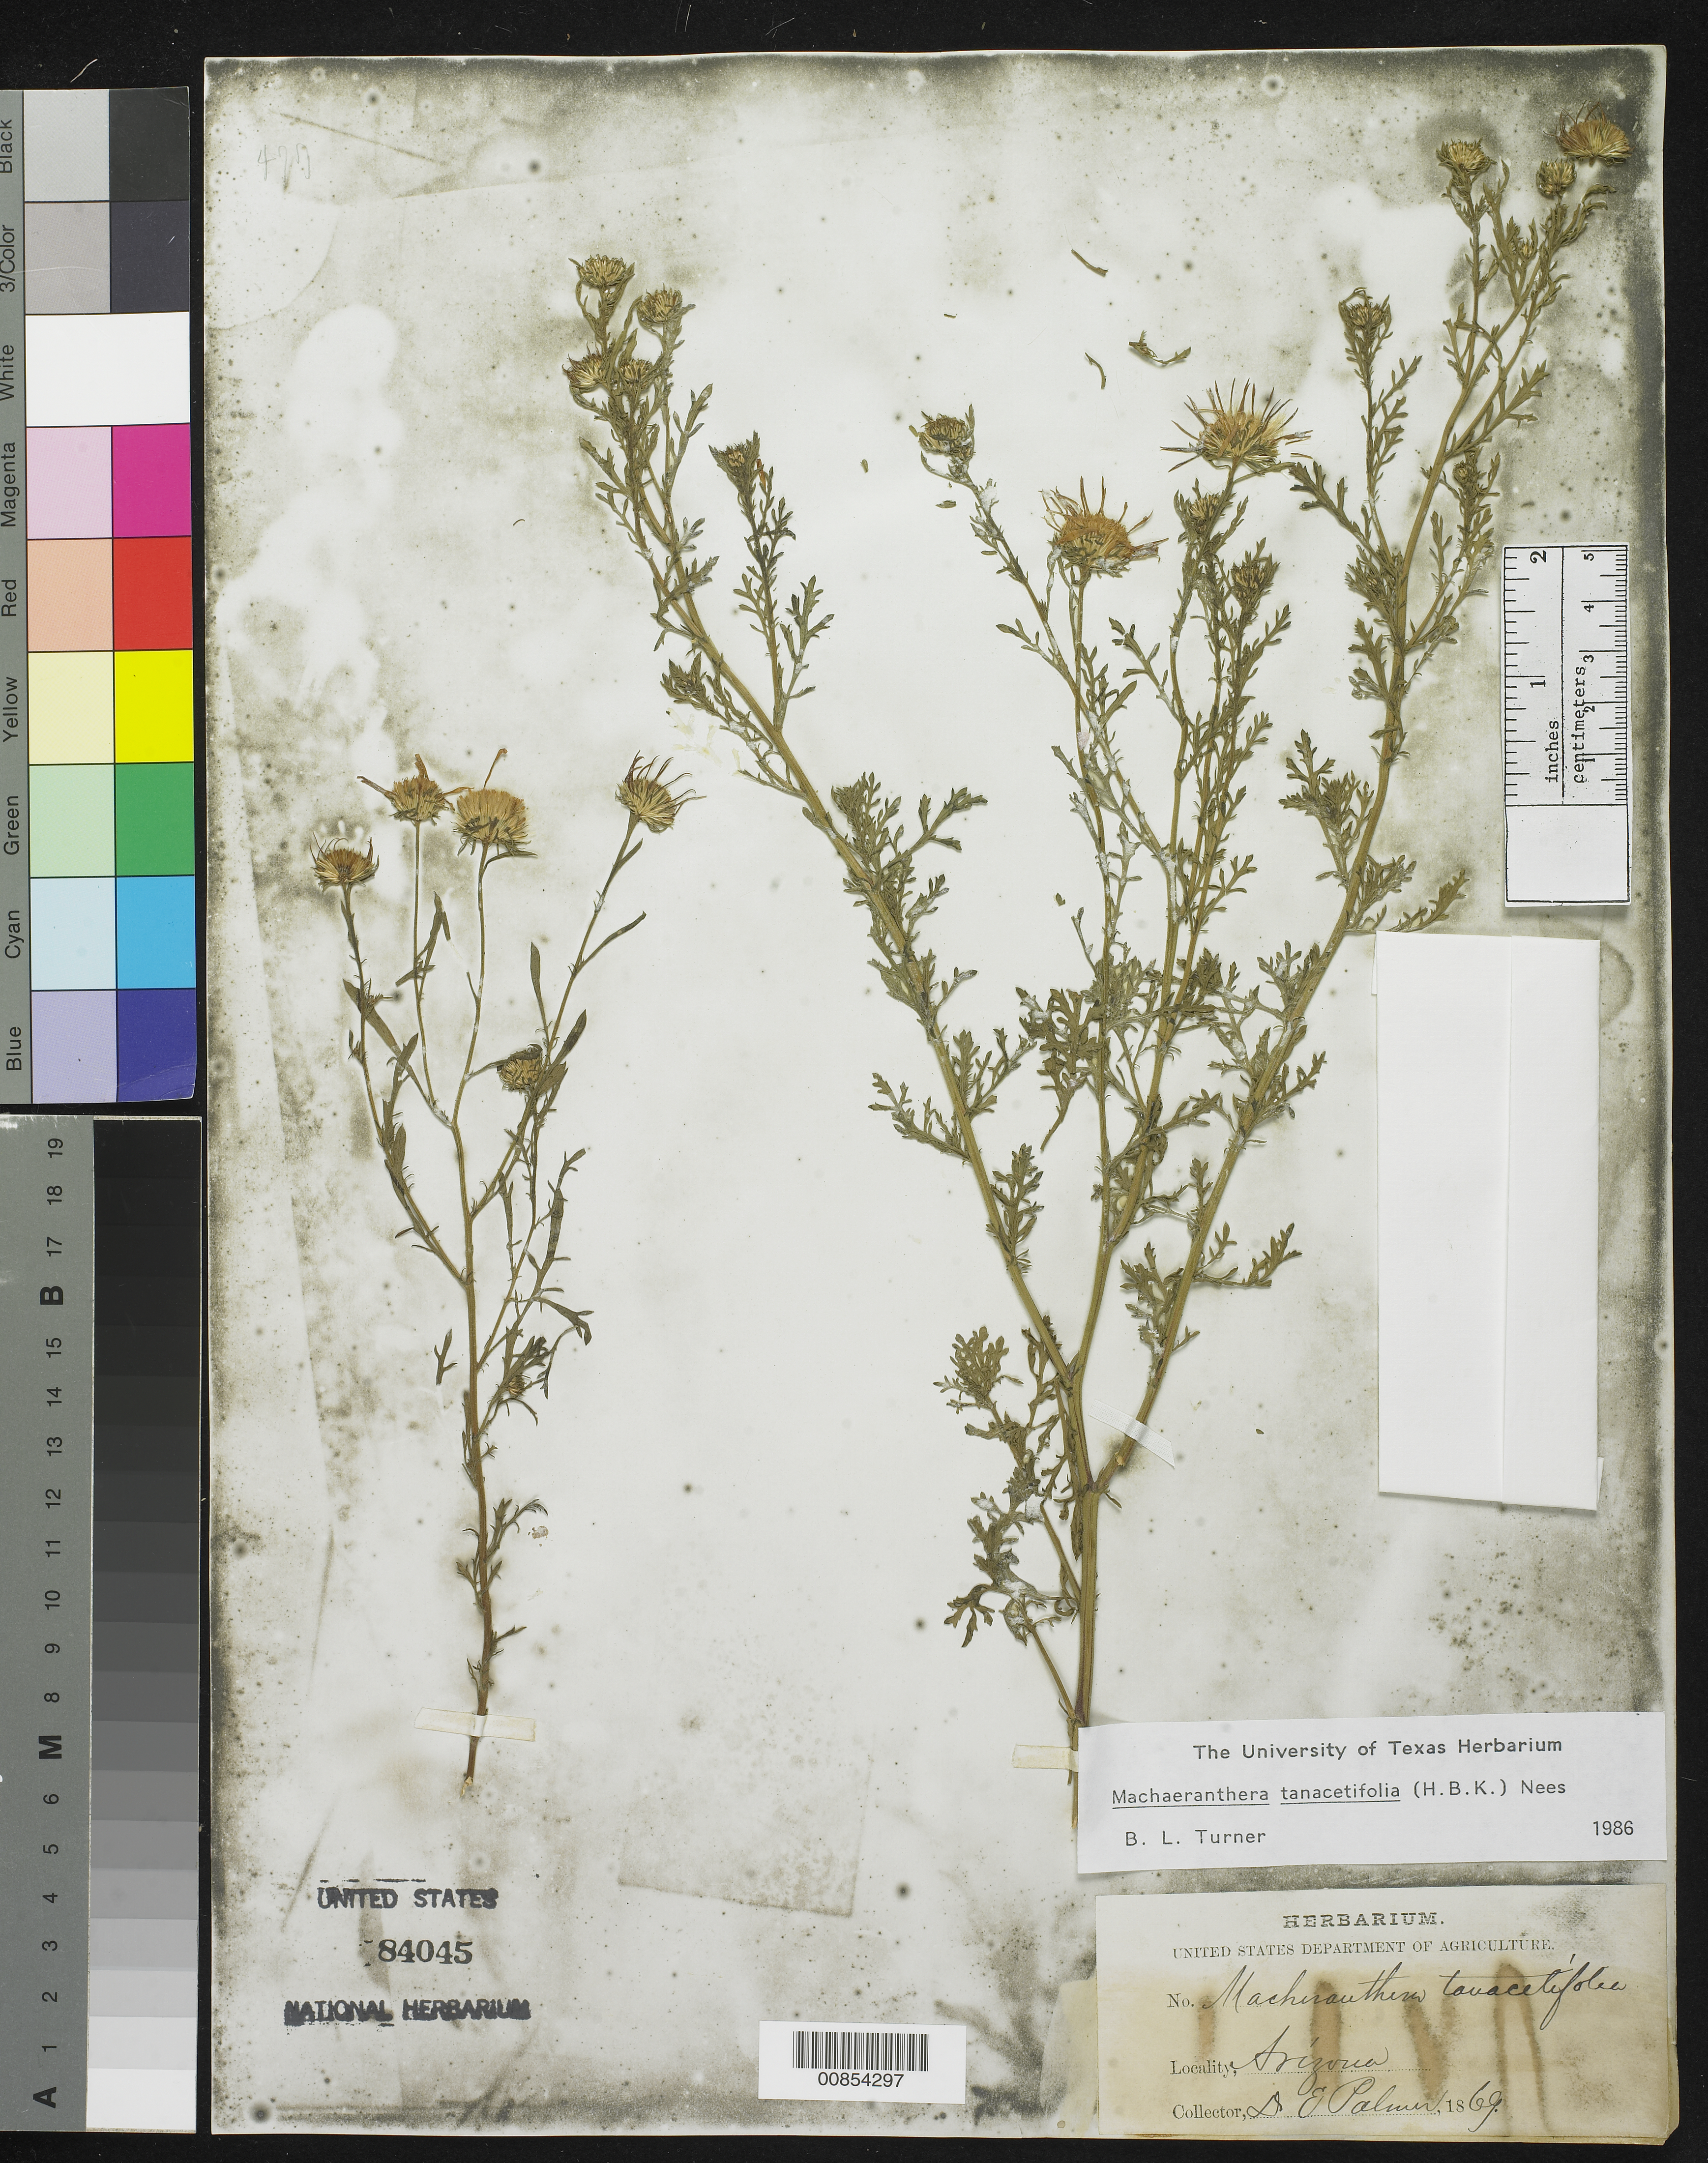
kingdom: Plantae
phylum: Tracheophyta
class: Magnoliopsida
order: Asterales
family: Asteraceae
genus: Machaeranthera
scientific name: Machaeranthera tanacetifolia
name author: (Kunth) Nees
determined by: Turner, B. L.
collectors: E. Palmer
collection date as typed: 1869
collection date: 1869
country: United States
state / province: Arizona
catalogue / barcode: US 84045